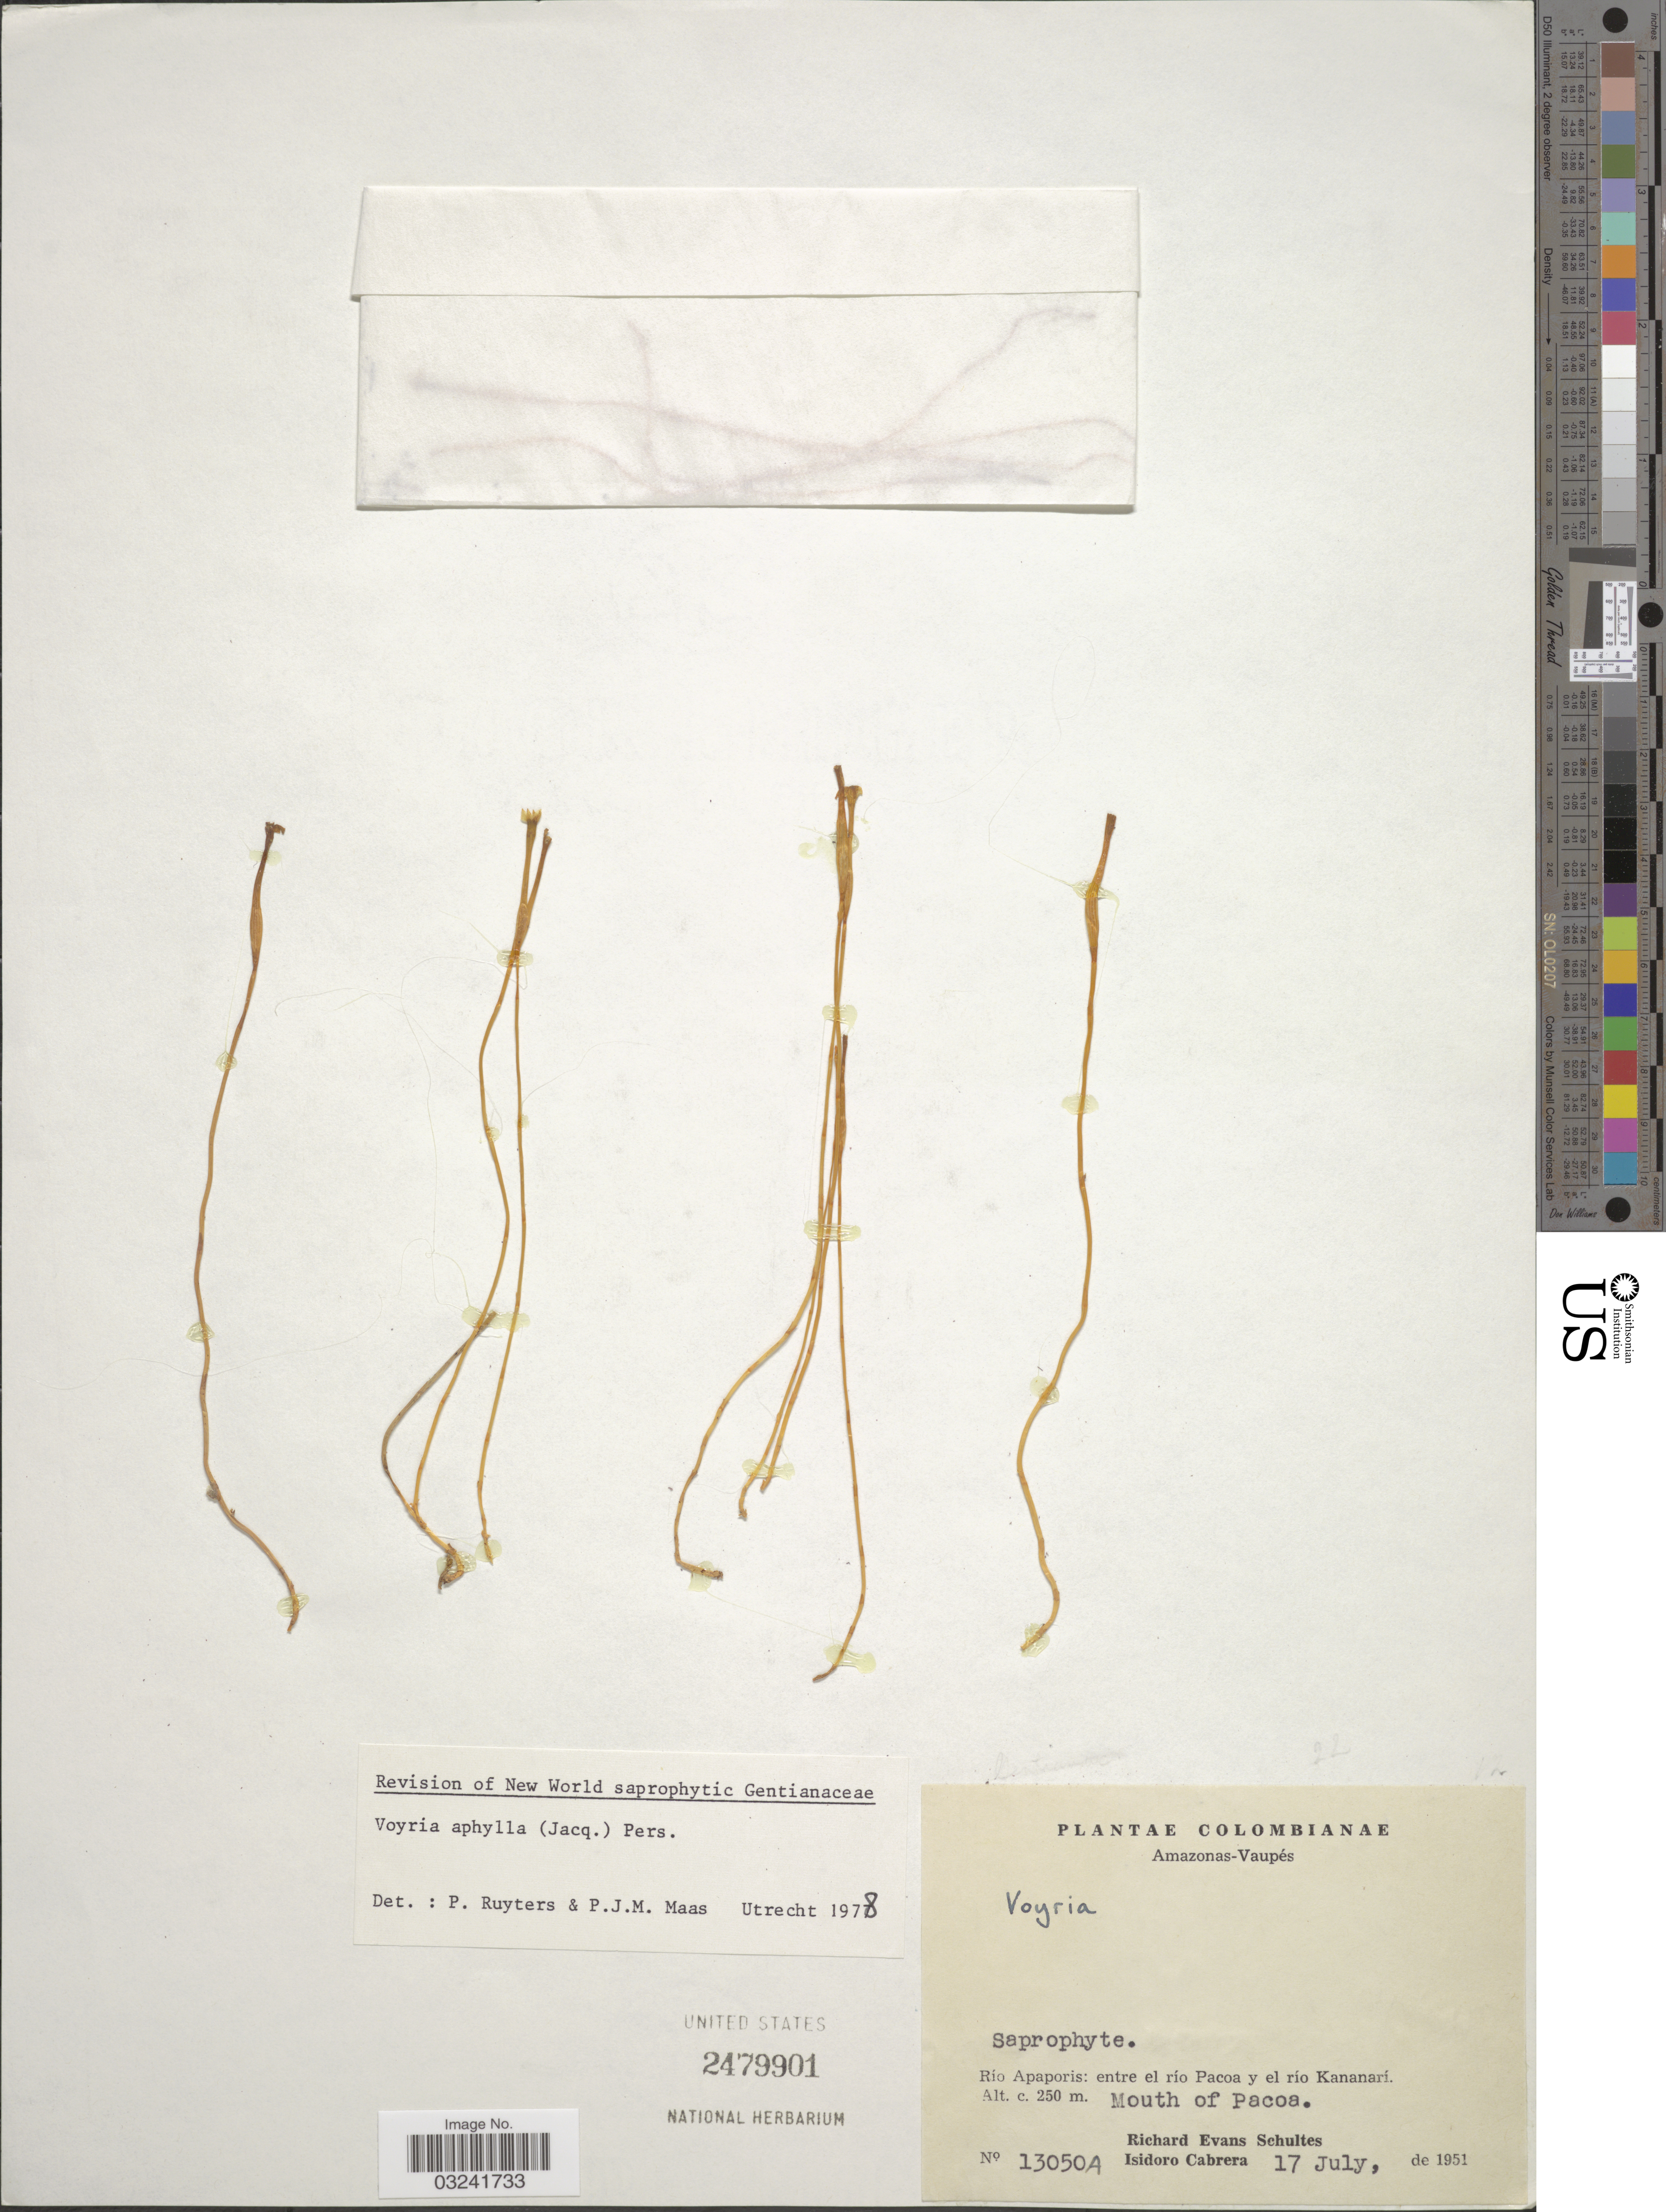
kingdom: Plantae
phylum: Tracheophyta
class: Magnoliopsida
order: Gentianales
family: Gentianaceae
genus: Voyria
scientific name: Voyria aphylla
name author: (Jacq.) Pers.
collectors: R. E. Schultes & I. Cabrera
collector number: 13050A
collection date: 1951-07-17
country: Colombia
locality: Amazonas-Vaupés. Río Apaporis: entre el río Pacoa y el río Kananarí. Mouth of Pacoa.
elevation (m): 250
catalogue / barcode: US 2479901